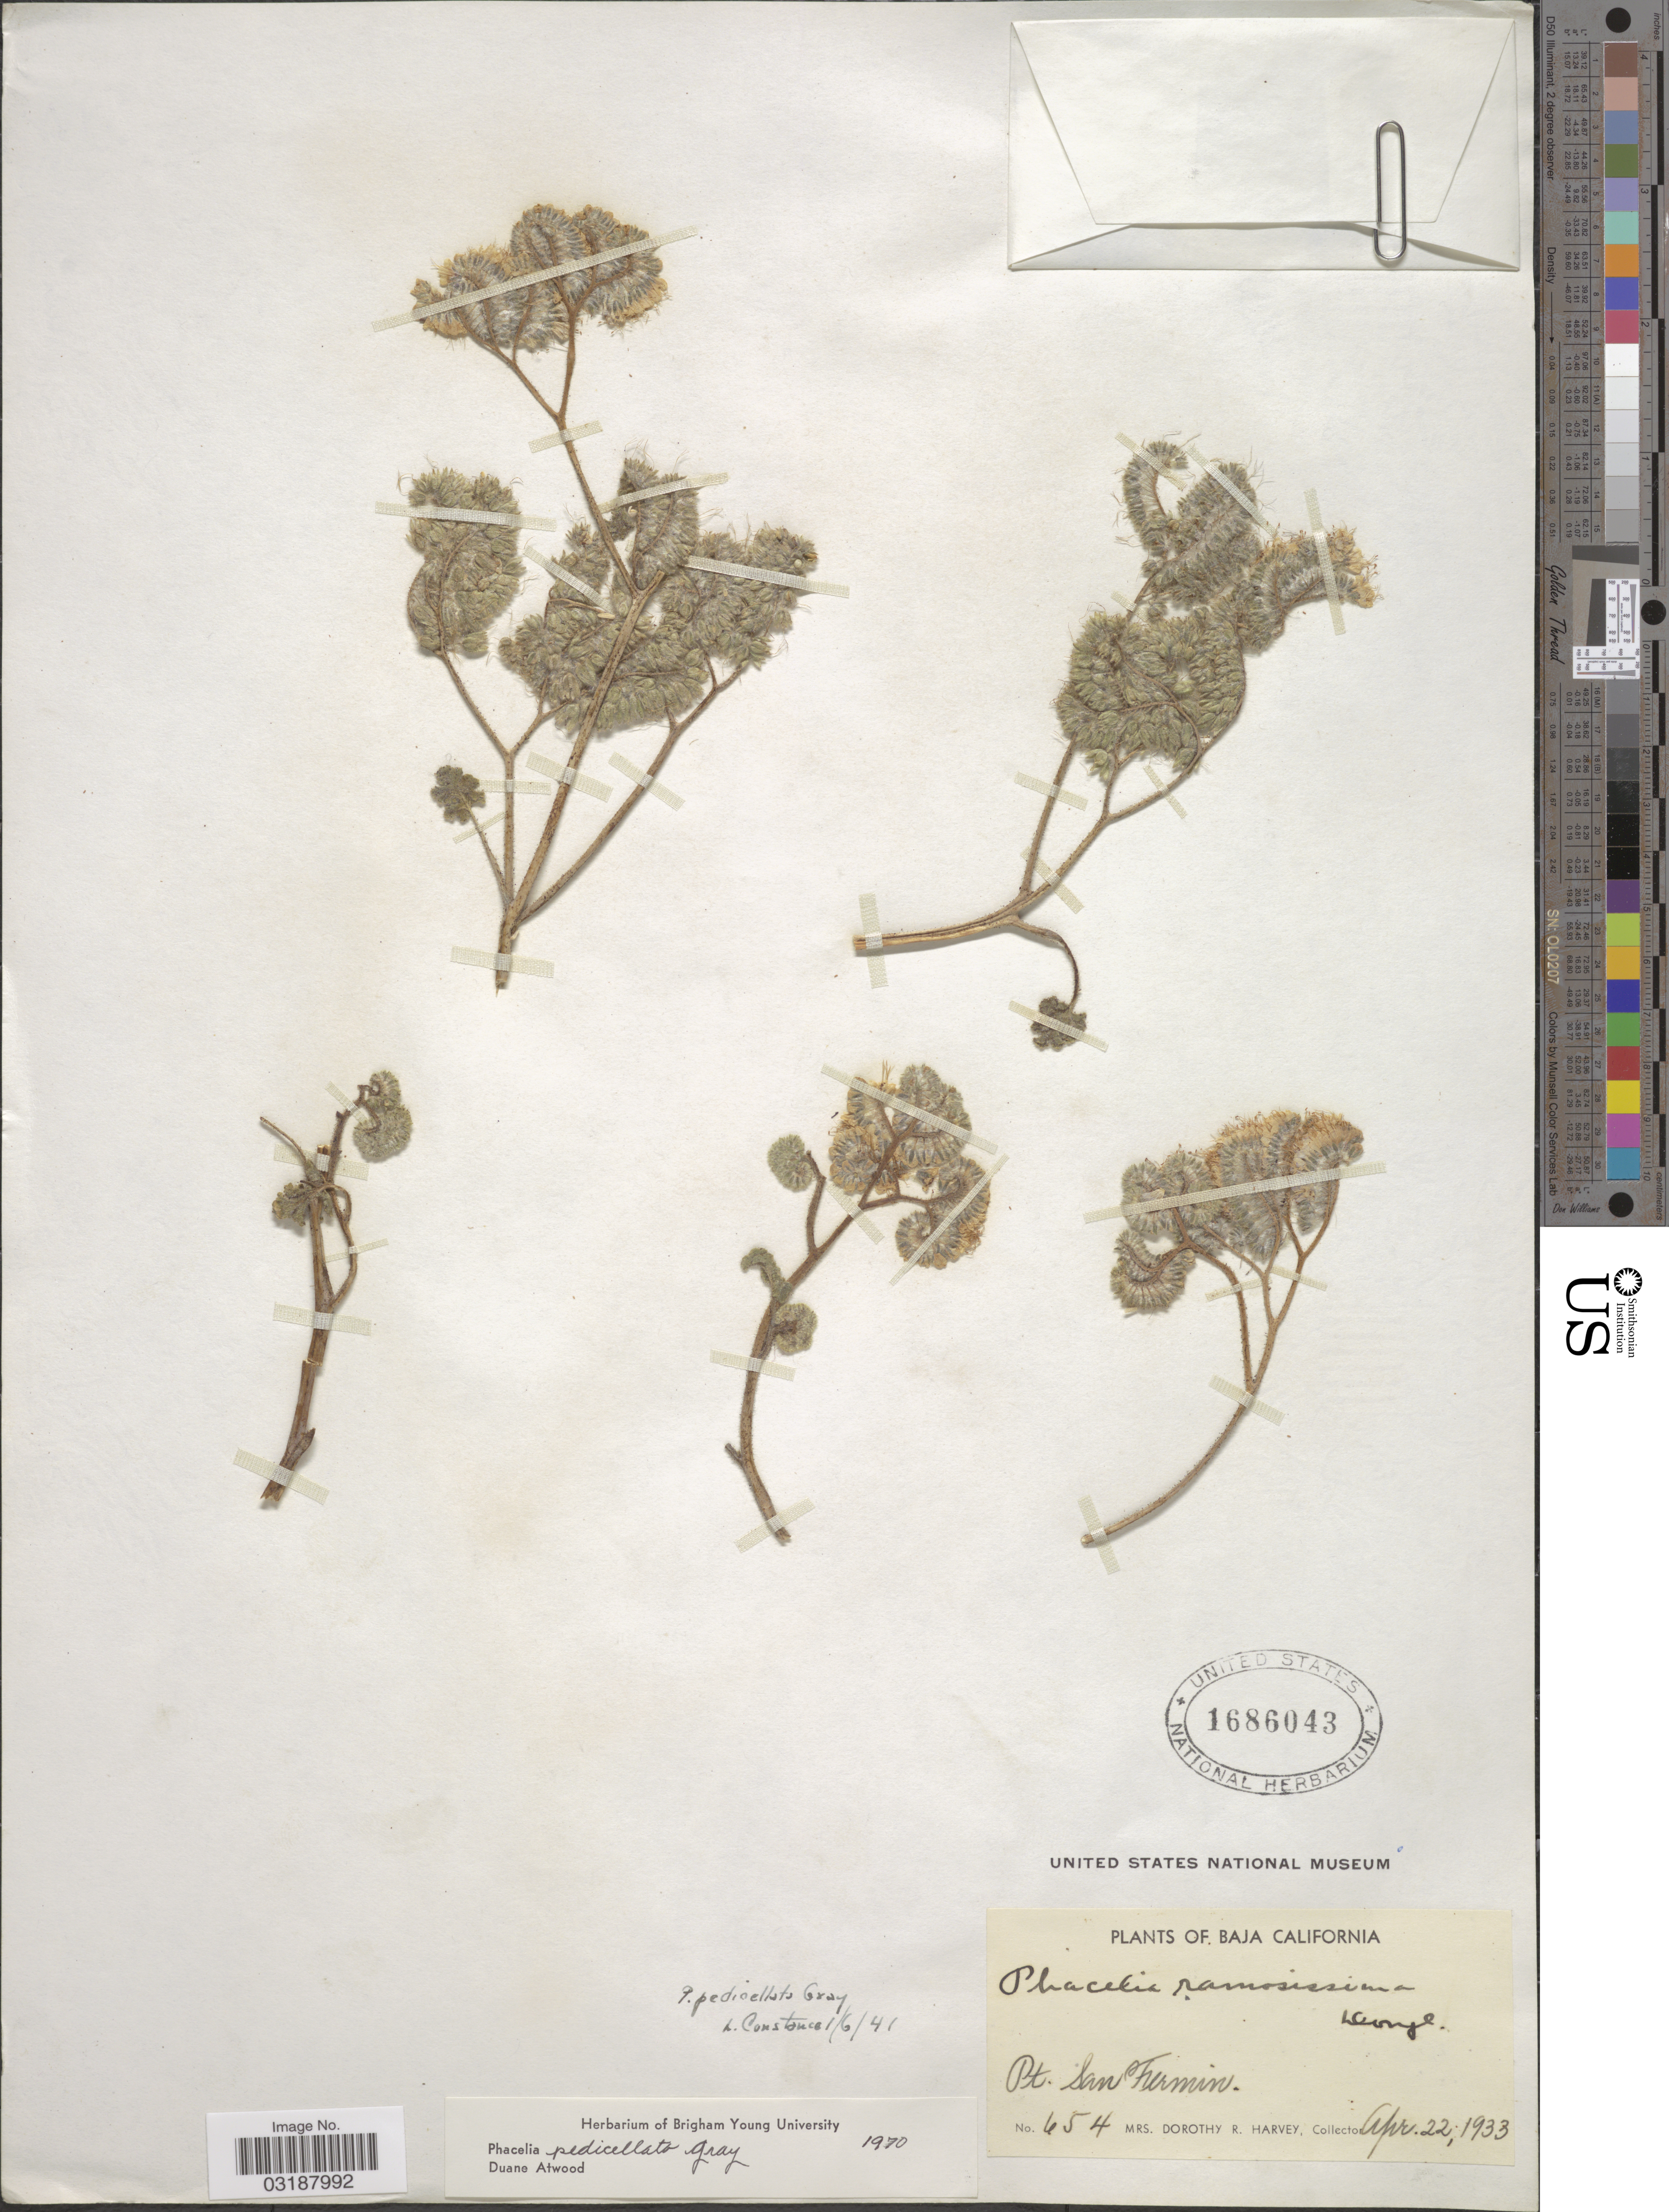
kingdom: Plantae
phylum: Tracheophyta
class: Magnoliopsida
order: Boraginales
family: Hydrophyllaceae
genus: Phacelia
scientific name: Phacelia pedicellata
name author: A. Gray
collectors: Harvey, Mrs. D. R.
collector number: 654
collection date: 1933-04-22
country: Mexico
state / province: Baja California Norte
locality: Pt. San Fermin.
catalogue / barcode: US 1686043